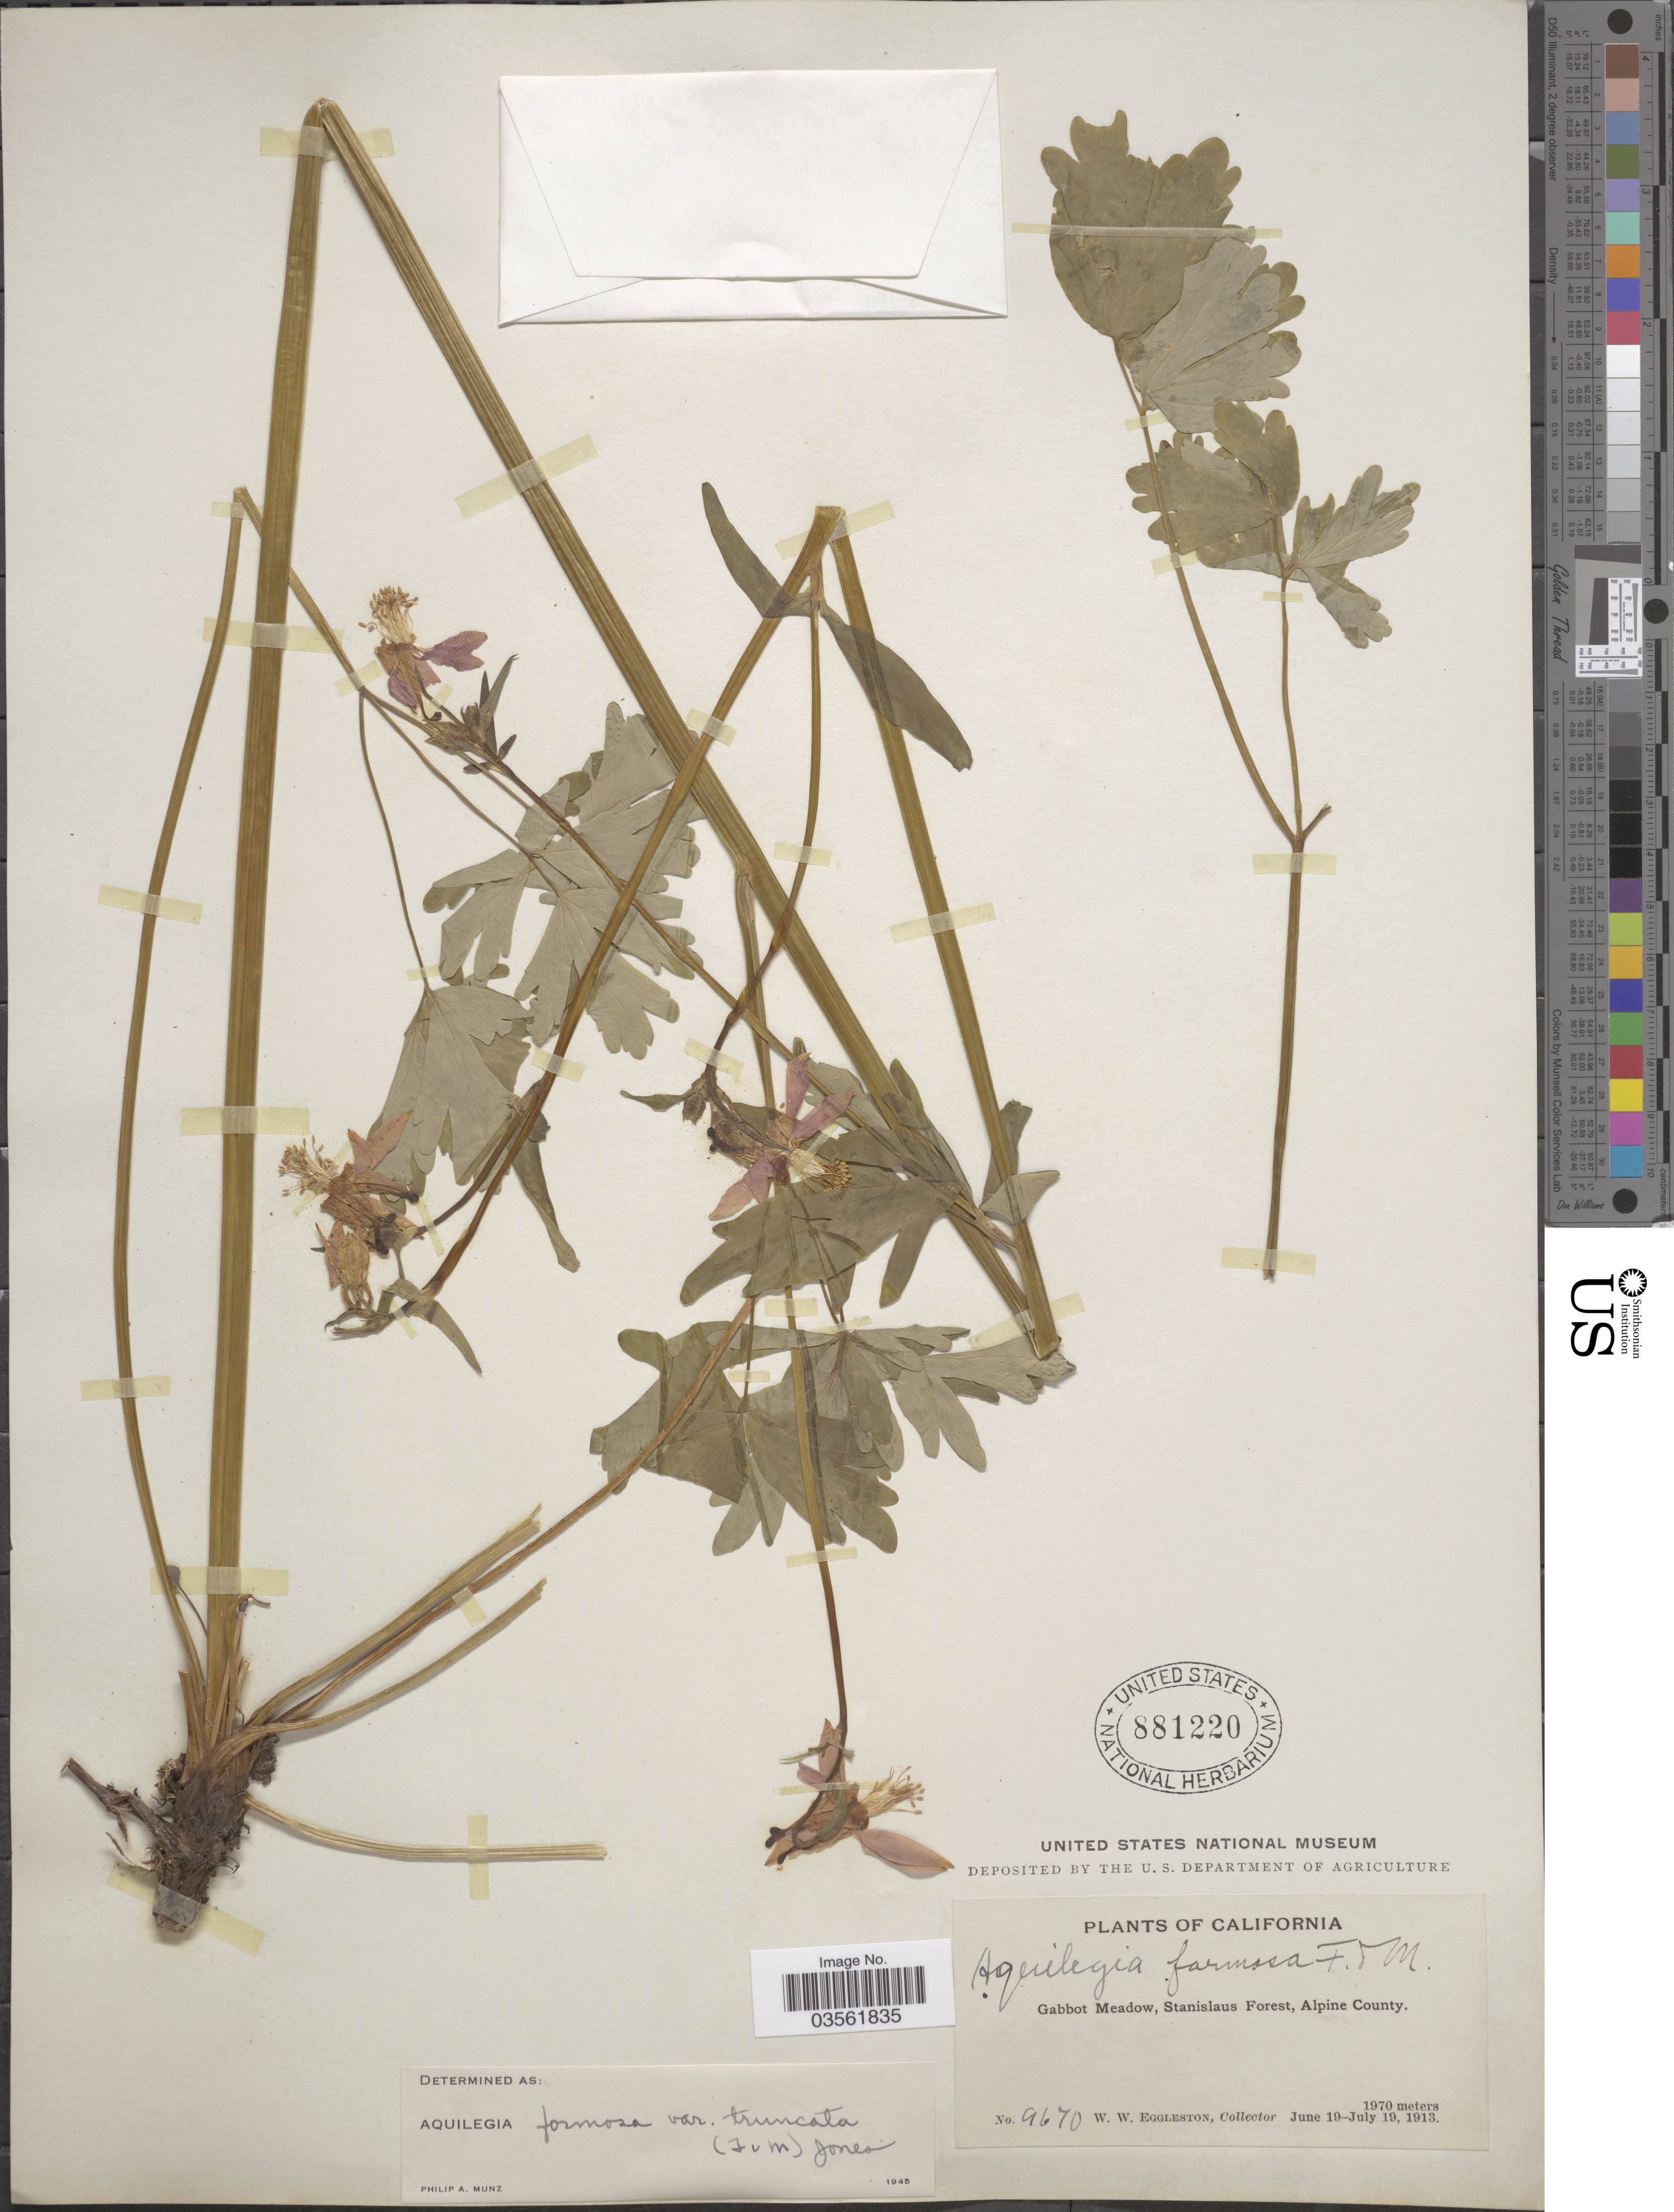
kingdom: Plantae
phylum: Tracheophyta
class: Magnoliopsida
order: Ranunculales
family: Ranunculaceae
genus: Aquilegia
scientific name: Aquilegia formosa var. truncata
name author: M.E. Jones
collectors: W. W. Eggleston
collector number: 9670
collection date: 1913-06-19/1913-07-19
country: United States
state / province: California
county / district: Alpine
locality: Gabbot Meadow, Stanislaus Forest, Alpine County.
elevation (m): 1970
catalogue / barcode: US 881220